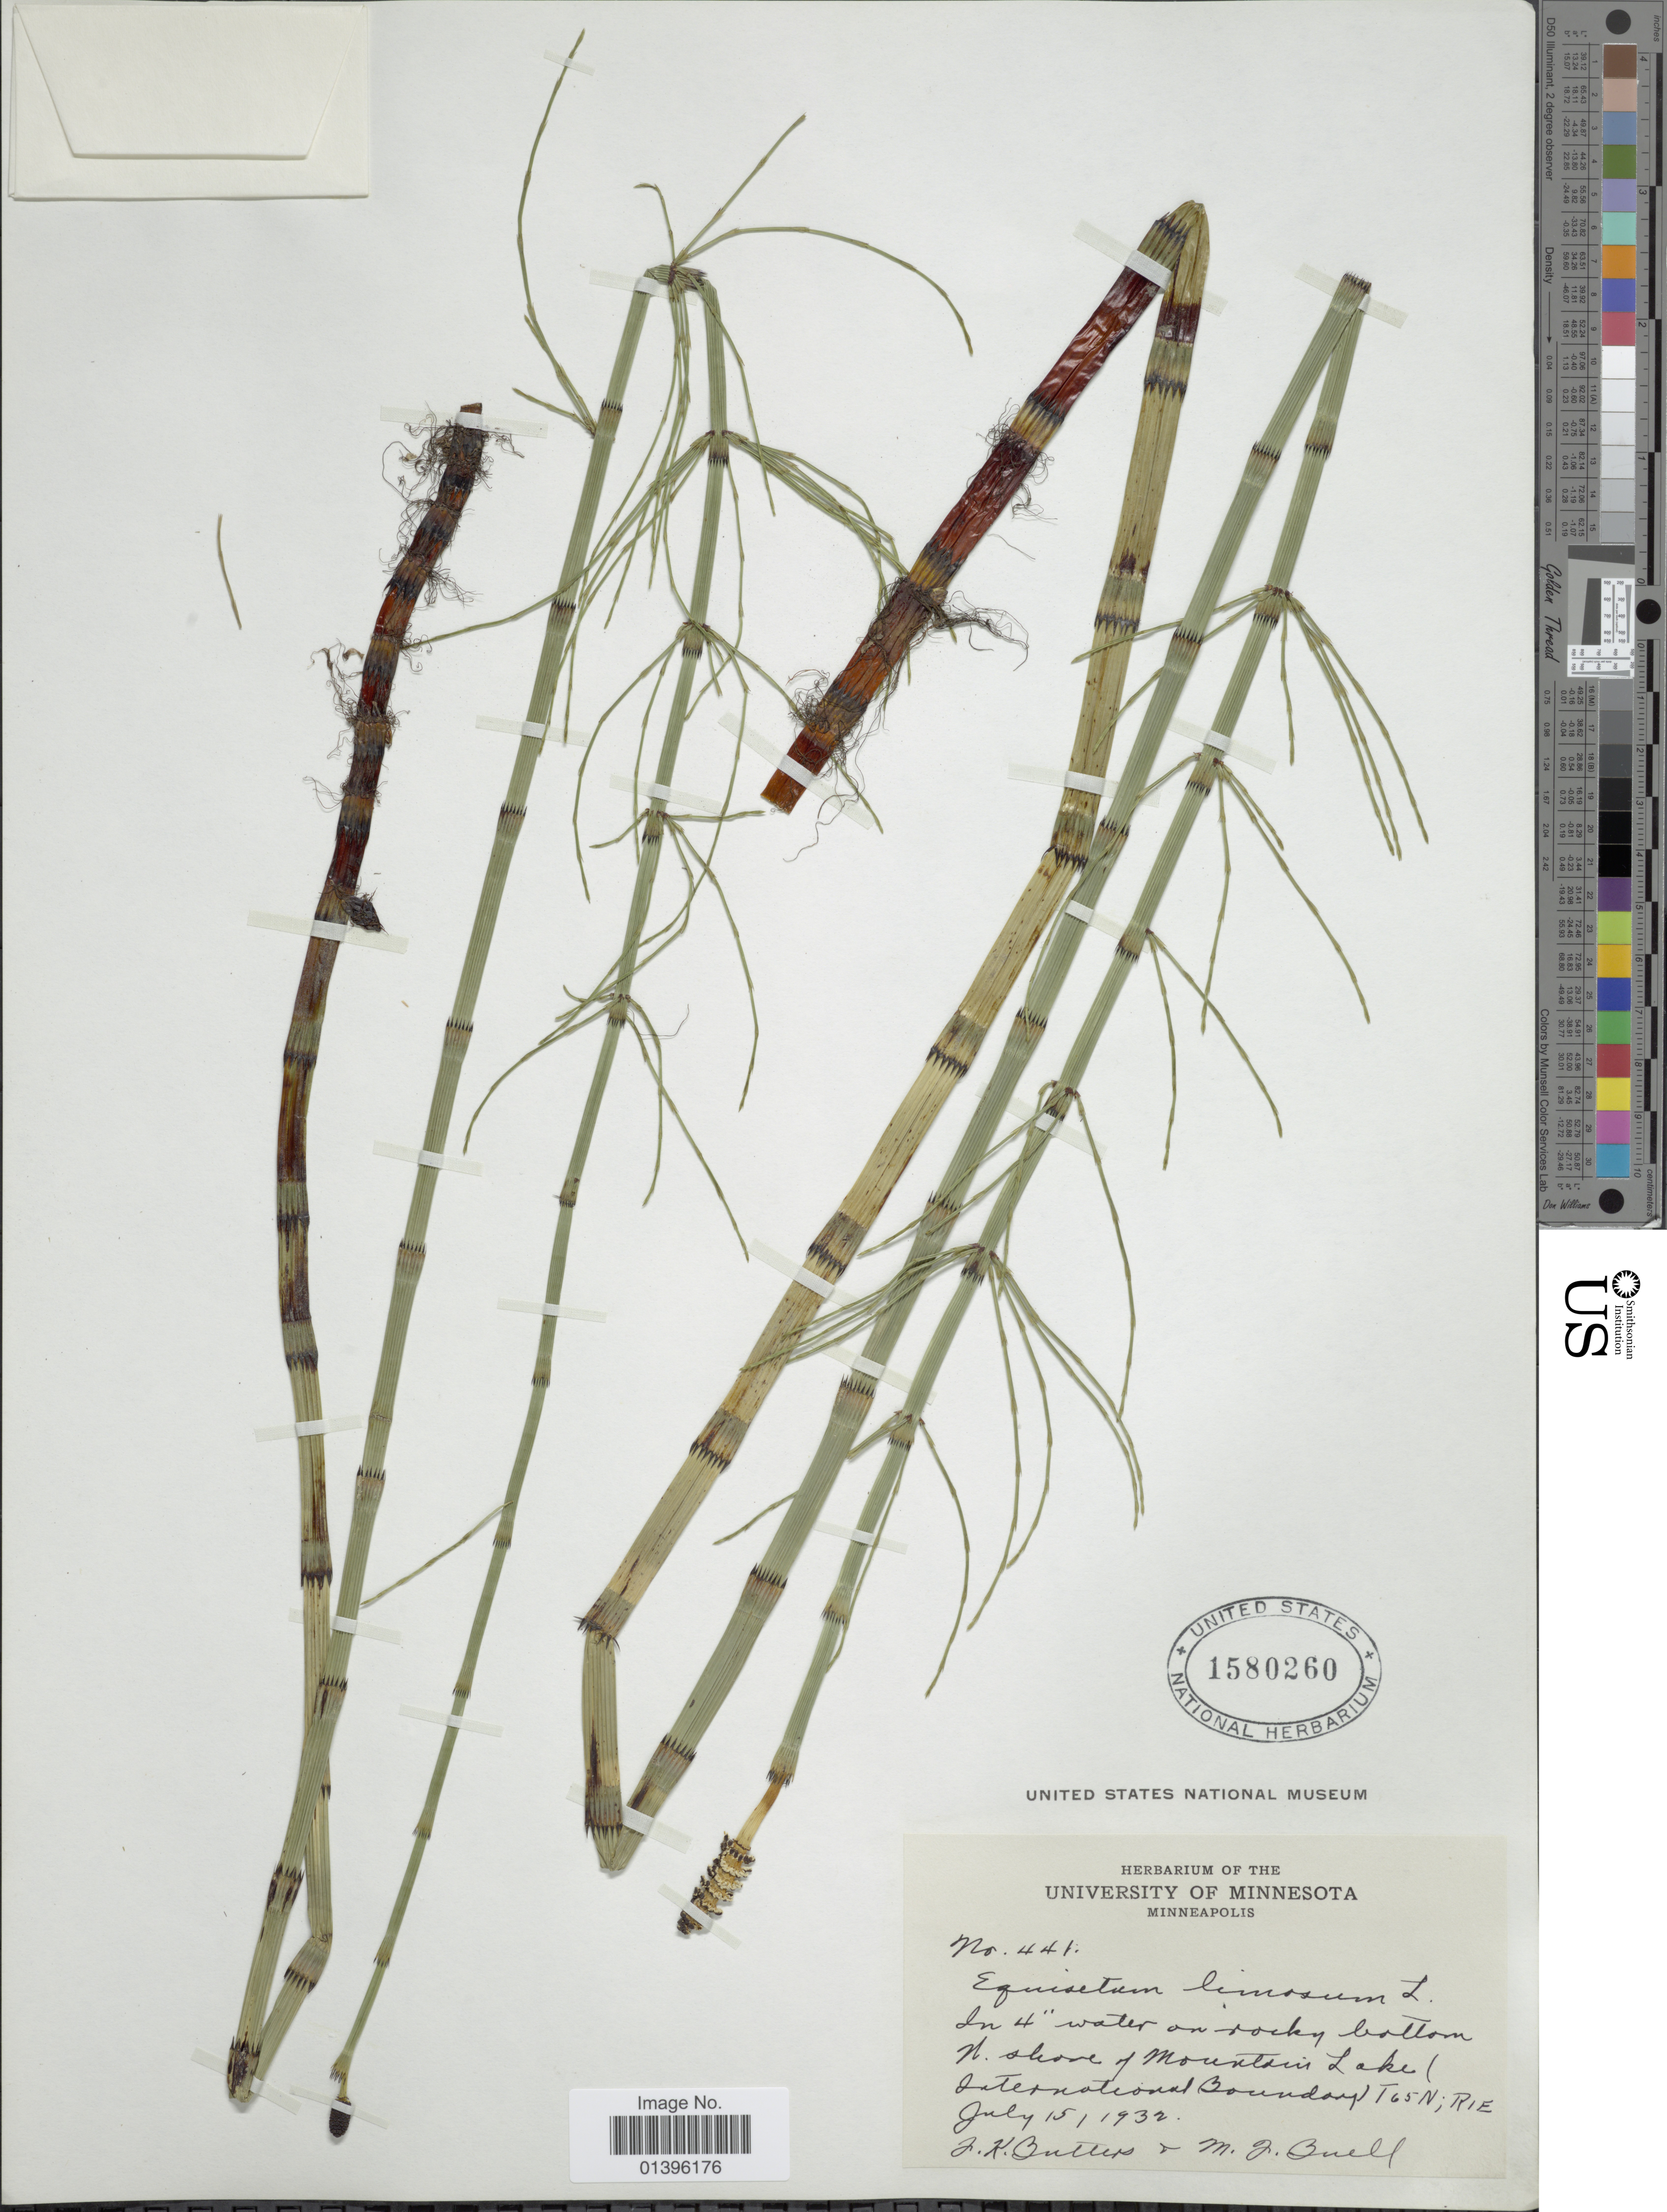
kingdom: Plantae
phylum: Tracheophyta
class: Polypodiopsida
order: Equisetales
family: Equisetaceae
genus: Equisetum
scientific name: Equisetum fluviatile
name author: L.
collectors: J. Butters & M. Buell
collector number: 441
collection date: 1932-07-15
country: United States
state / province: Minnesota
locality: Minneapolis. N. shore of Mountains Lake (International Boundary) T65N; R1E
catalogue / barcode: US 1580260